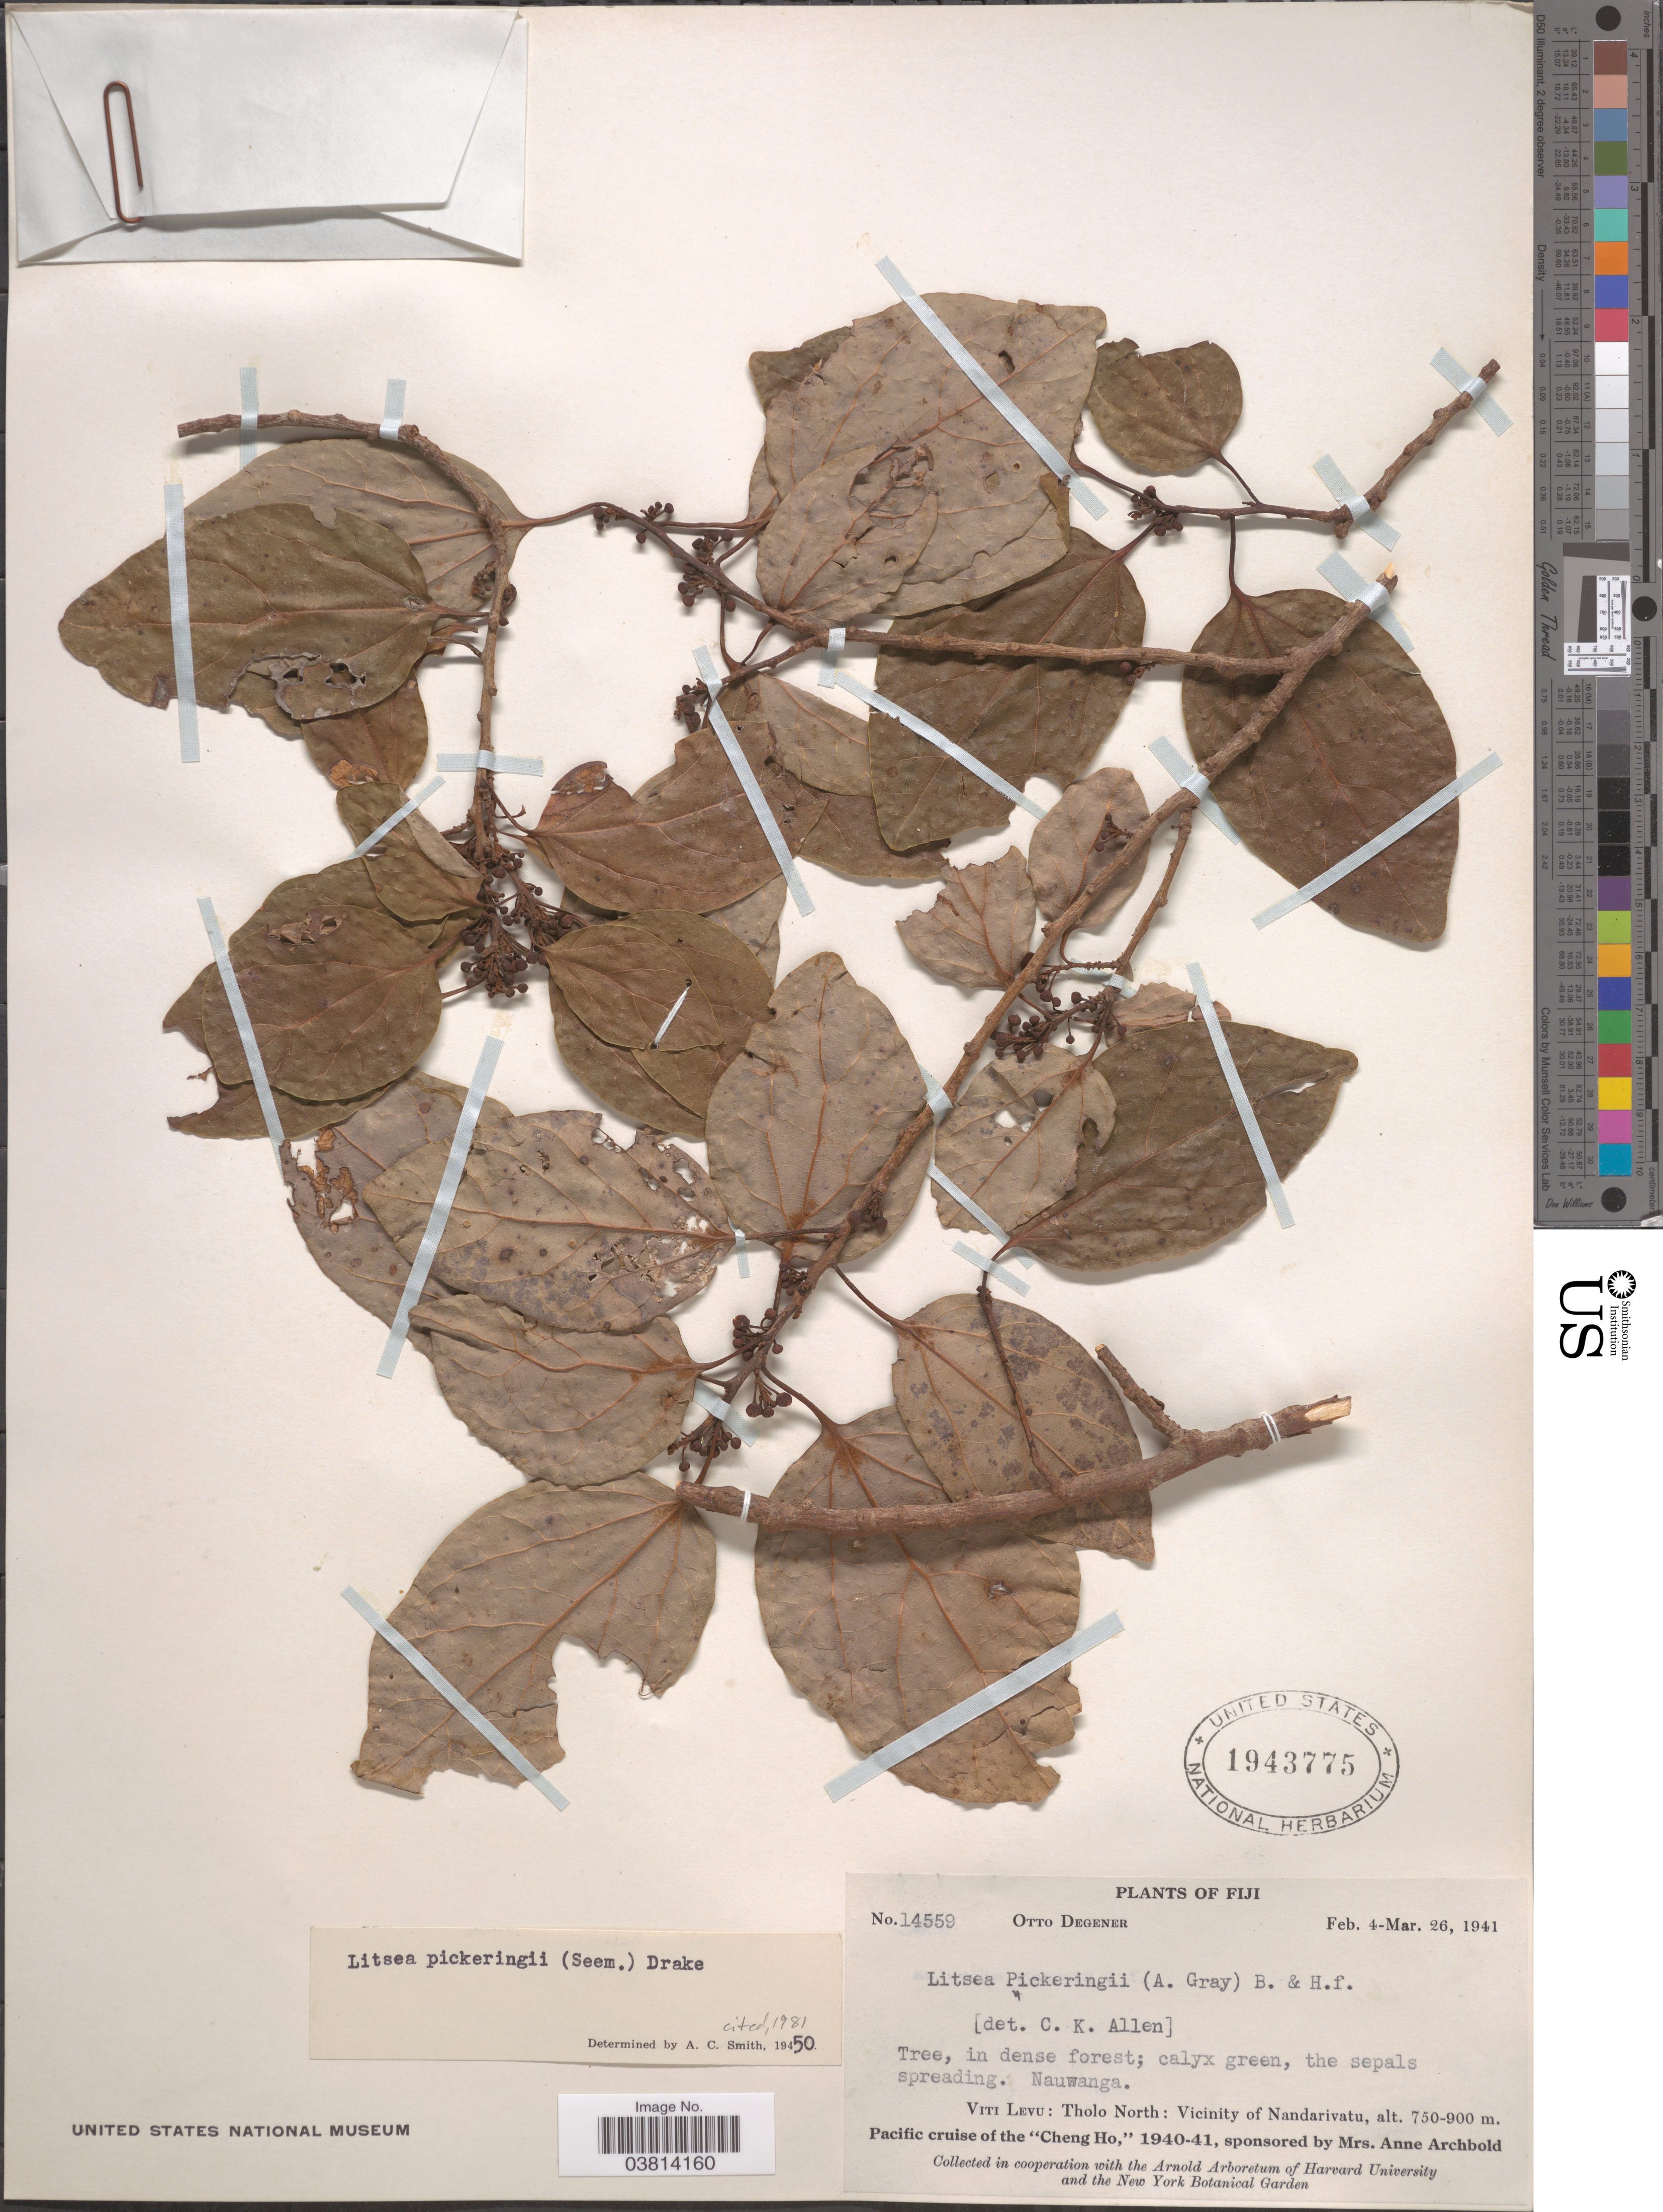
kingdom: Plantae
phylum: Tracheophyta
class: Magnoliopsida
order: Laurales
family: Lauraceae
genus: Litsea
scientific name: Litsea pickeringii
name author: Benth. & Hook. f. ex Drake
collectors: O. Degener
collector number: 14559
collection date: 1941-02-04/1941-03-26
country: Fiji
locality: Nauwanga. Viti Levu: Tholo North: Vicinity of Nandarivatu.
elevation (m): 750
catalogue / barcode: US 1943775